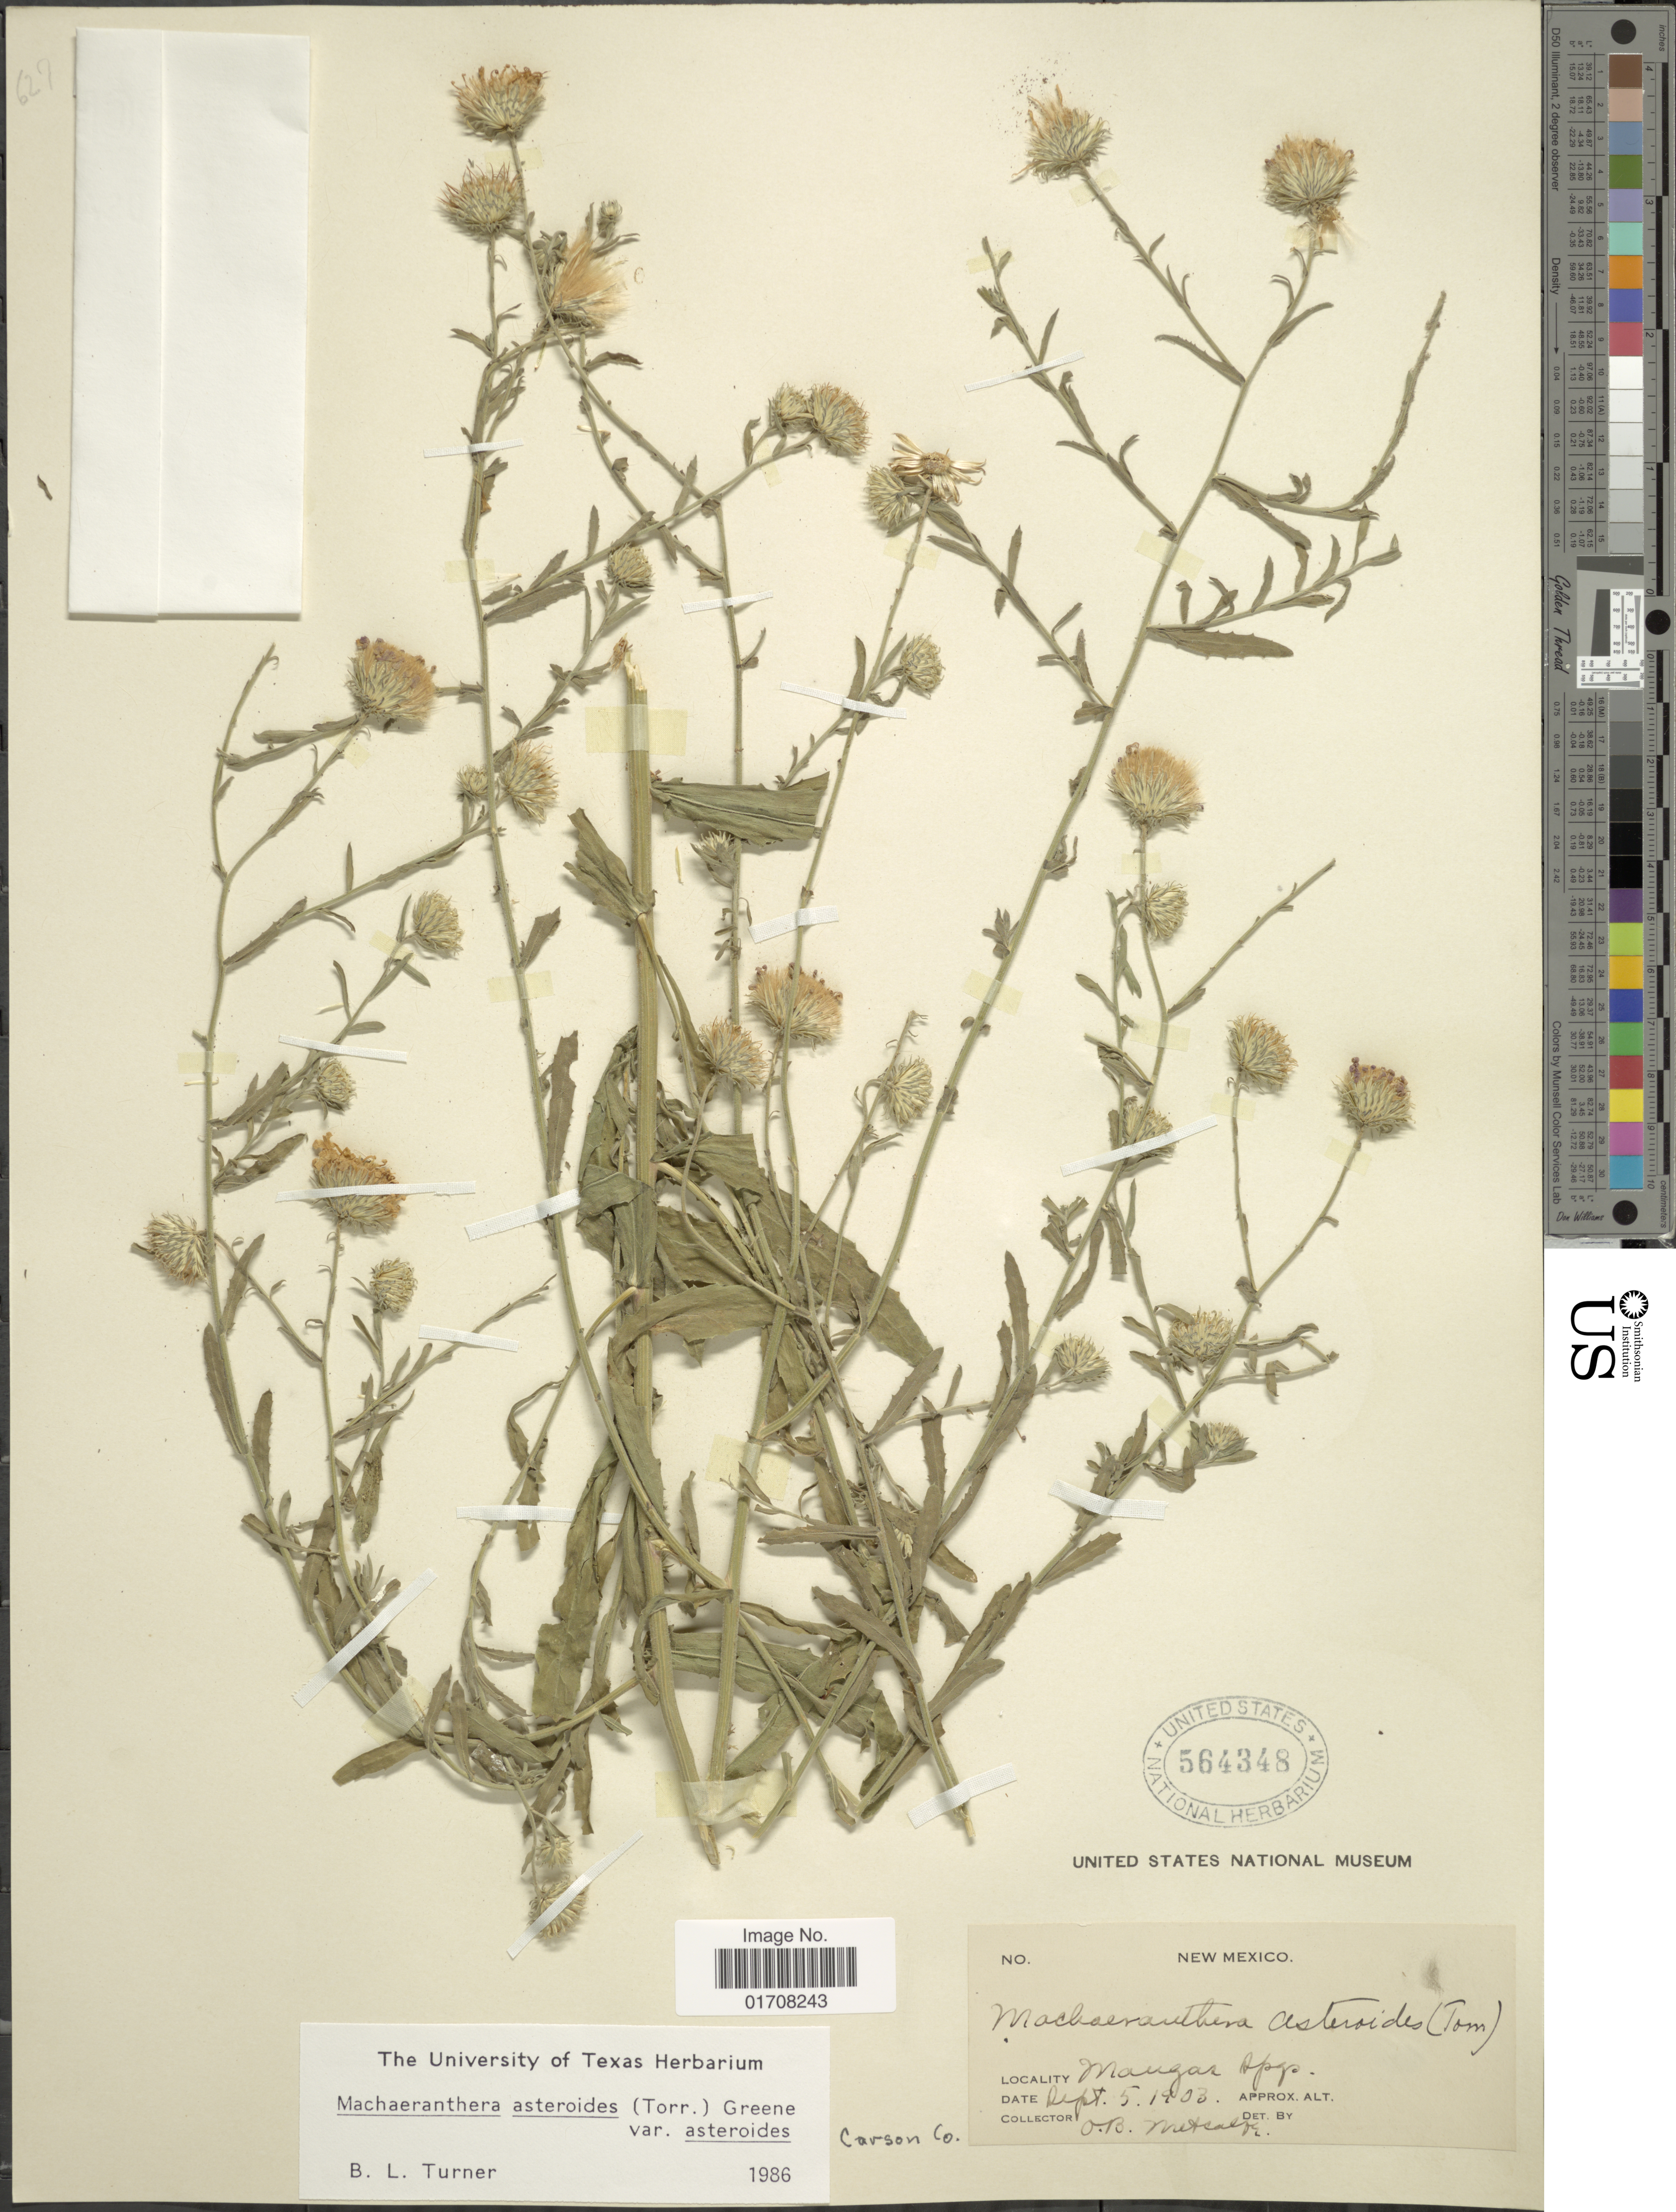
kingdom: Plantae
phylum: Tracheophyta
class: Magnoliopsida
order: Asterales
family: Asteraceae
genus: Machaeranthera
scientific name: Machaeranthera asteroides var. asteroides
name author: (Torr.) Greene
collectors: O. B. Metcalfe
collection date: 1903-09-05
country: United States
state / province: New Mexico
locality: Mangas Spgs. [Mangas Springs]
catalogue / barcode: US 564348